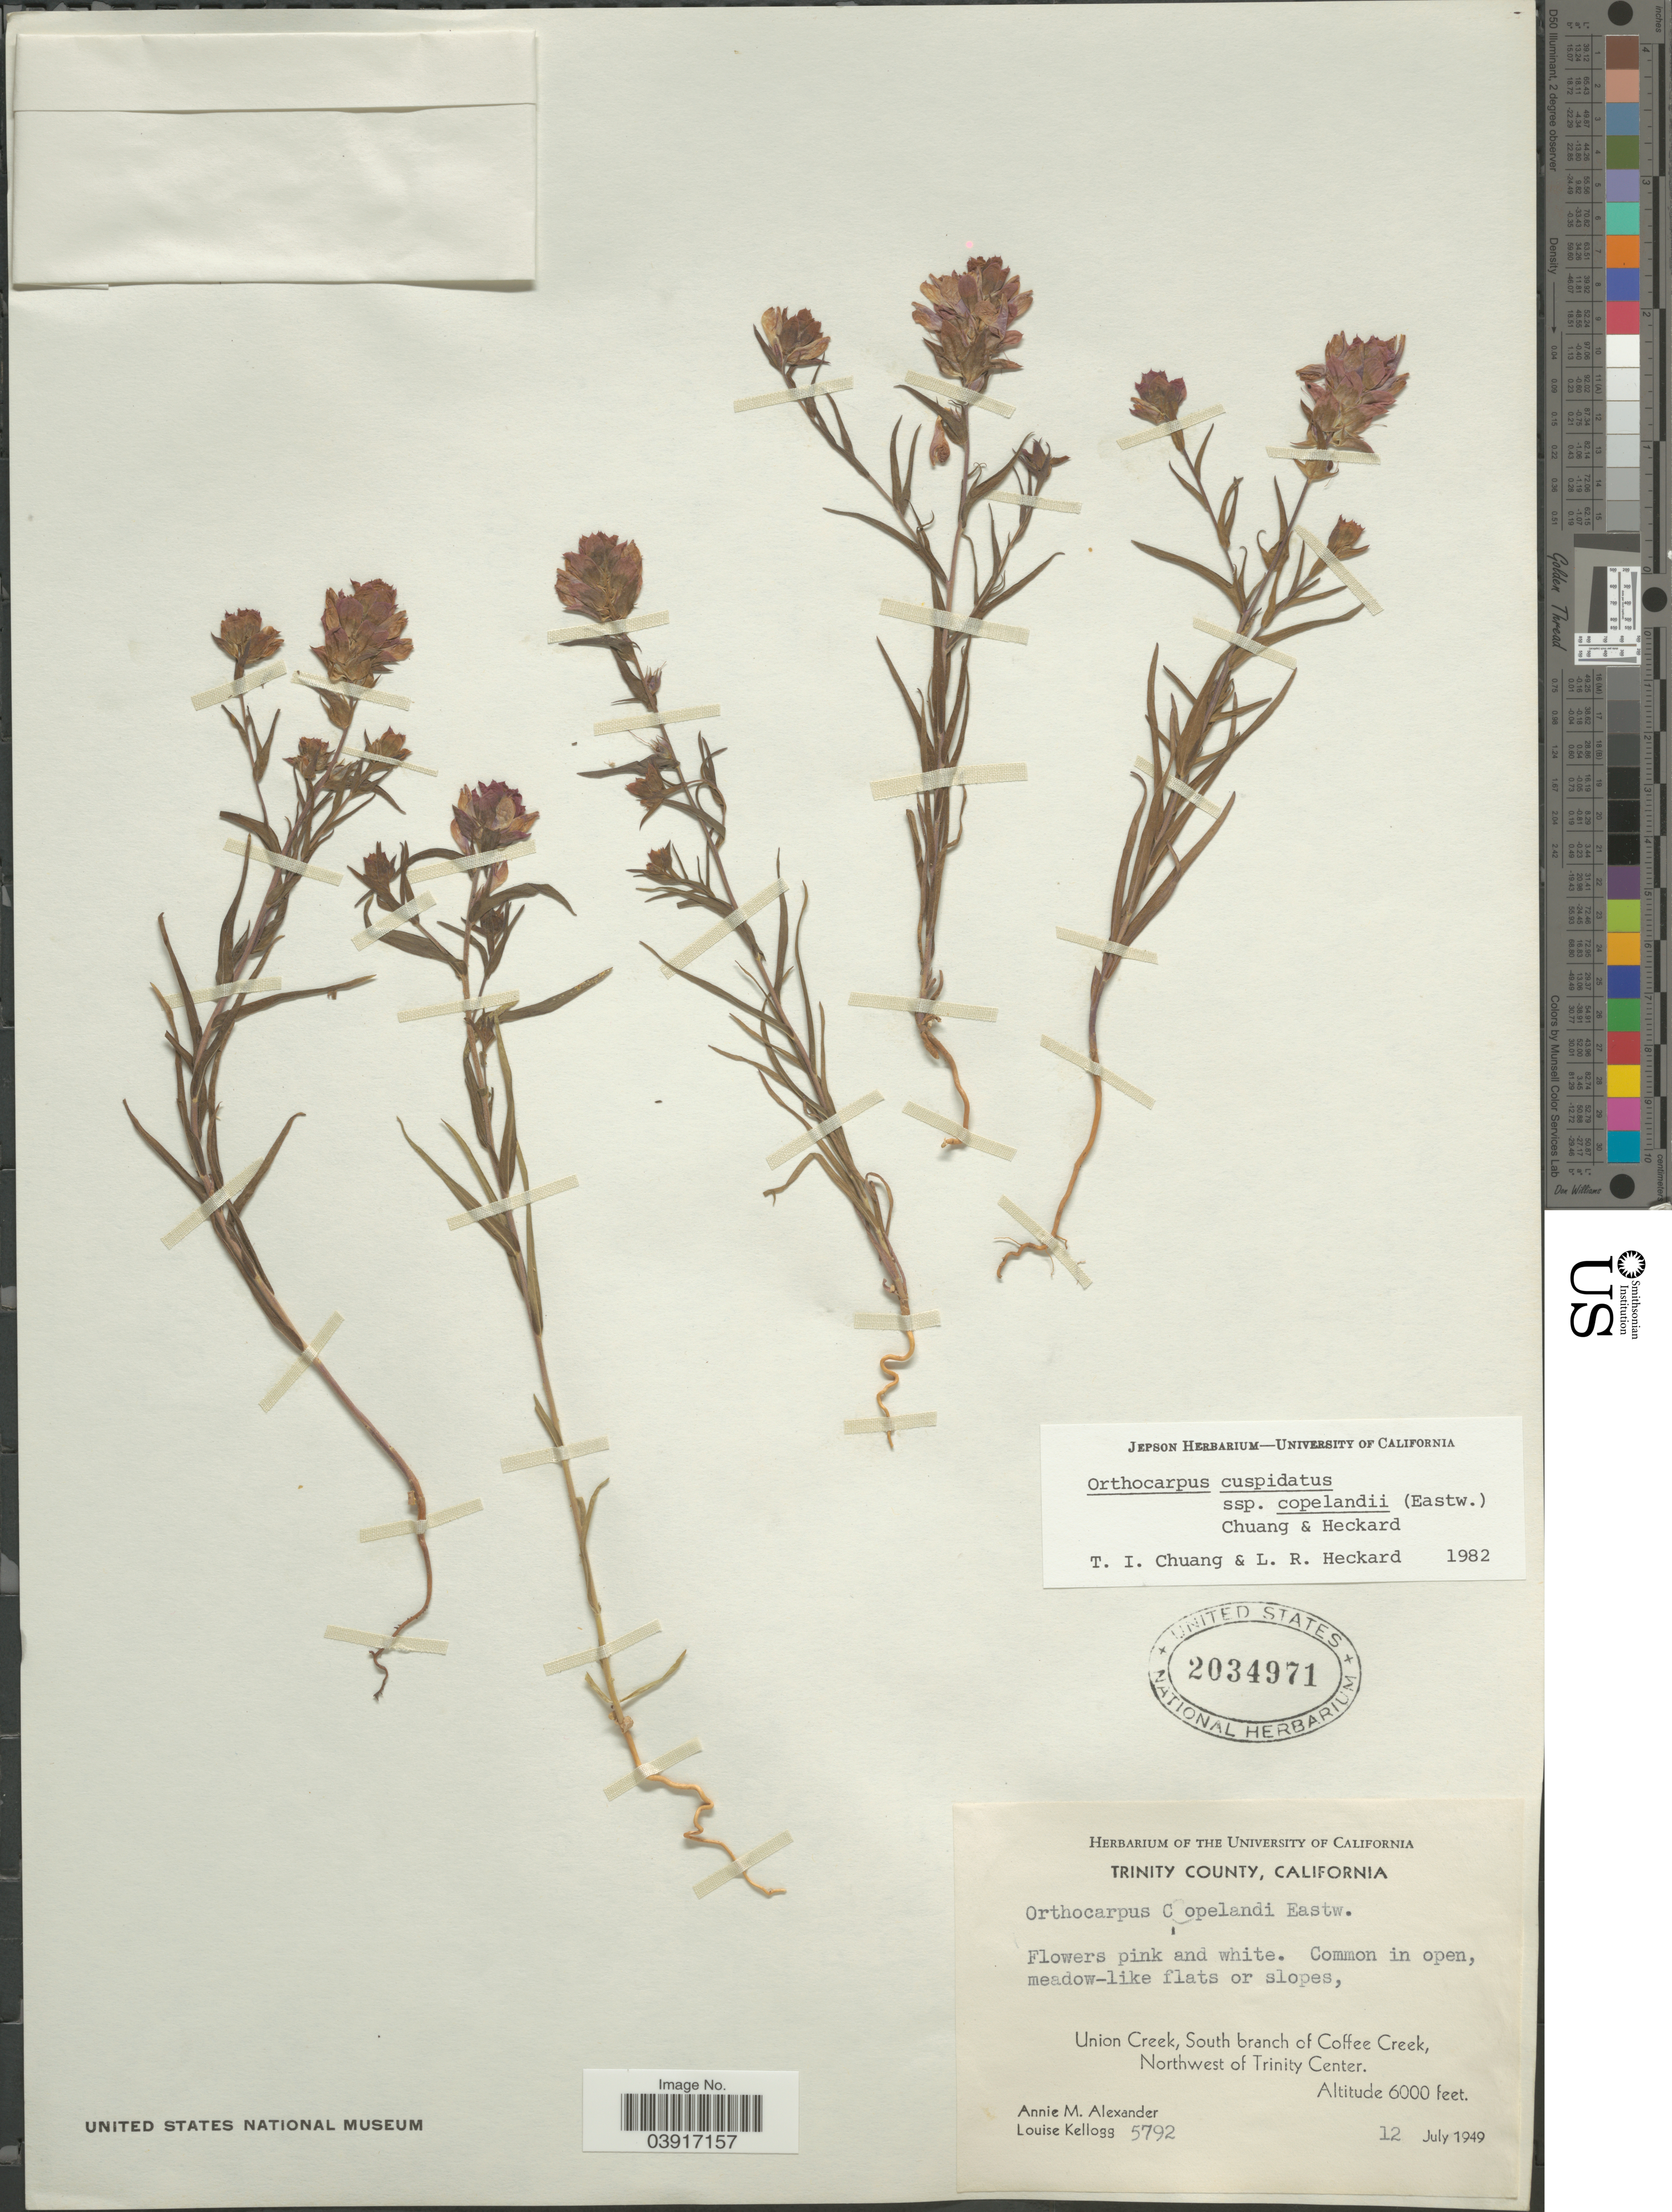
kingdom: Plantae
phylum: Tracheophyta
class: Magnoliopsida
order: Lamiales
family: Orobanchaceae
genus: Orthocarpus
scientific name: Orthocarpus cuspidatus subsp. copelandii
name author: (Eastw.) T.I. Chuang & Heckard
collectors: A. M. Alexander & L. Kellogg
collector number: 5792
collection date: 1949-07-12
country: United States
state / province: California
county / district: Trinity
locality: Trinity County. Union Creek, South branch of Coffee Creek, Northwest of Trinity Center.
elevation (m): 1829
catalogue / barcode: US 2034971